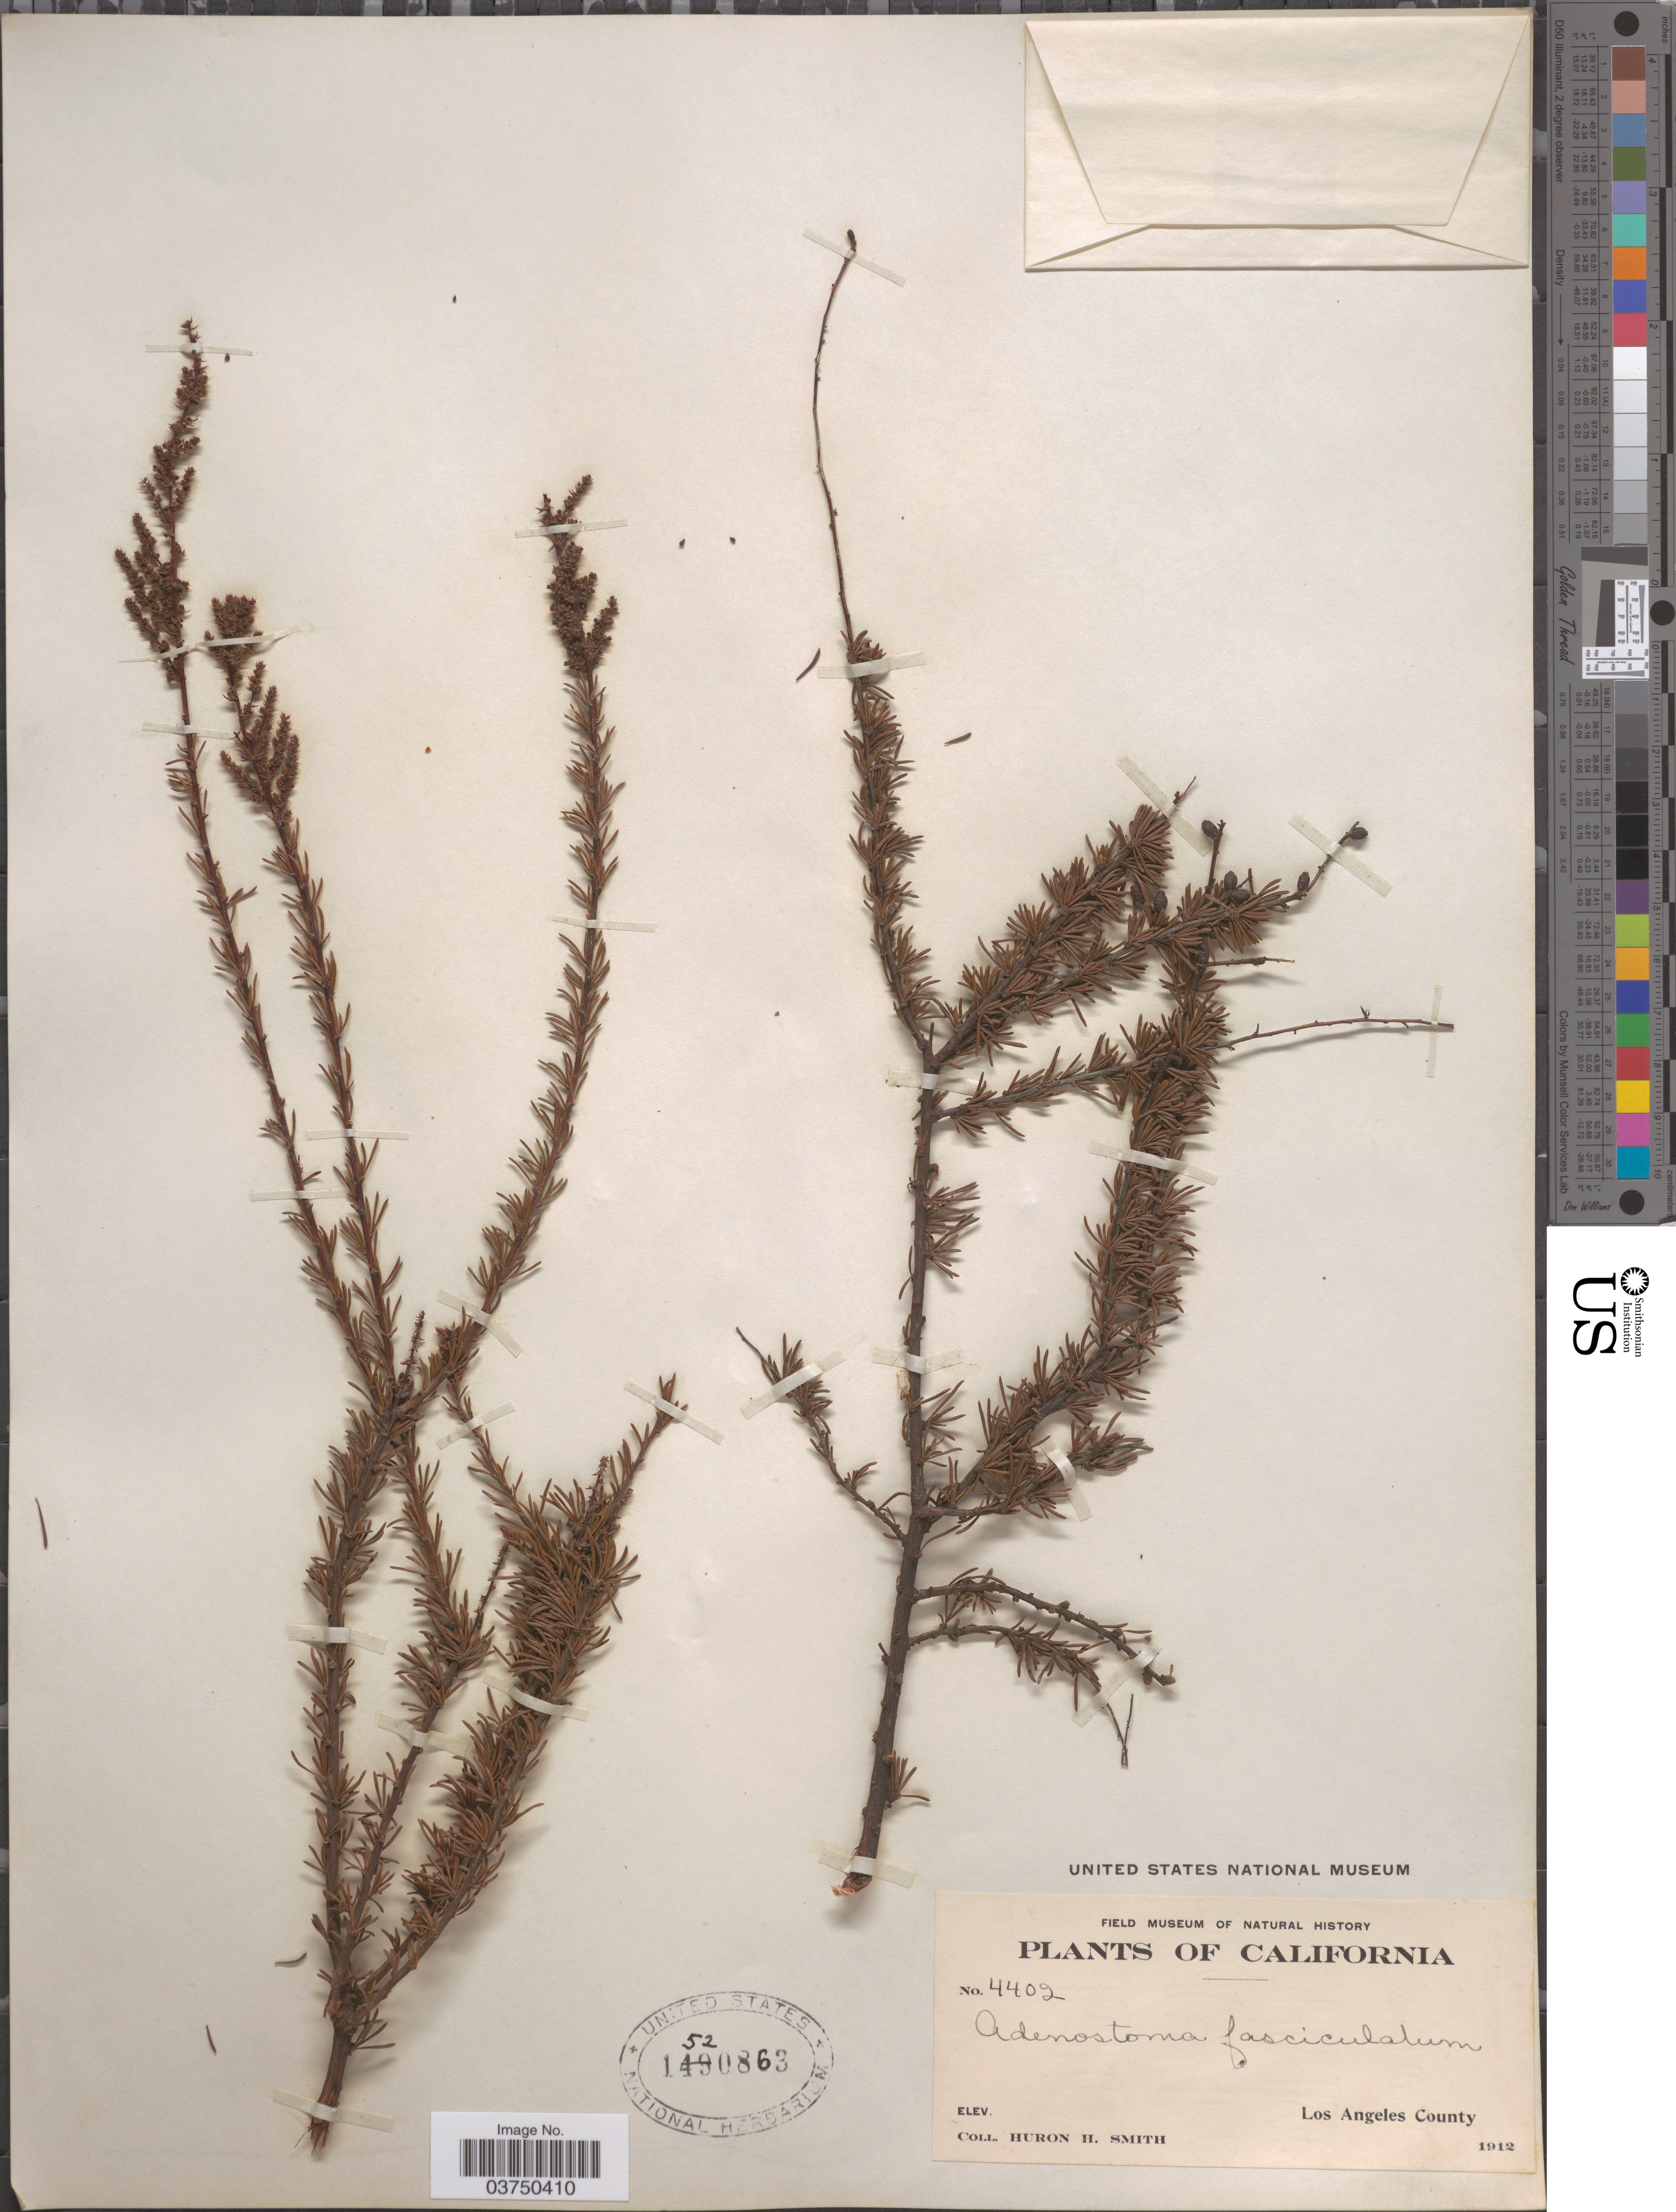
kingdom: Plantae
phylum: Tracheophyta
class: Magnoliopsida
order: Rosales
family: Rosaceae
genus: Adenostoma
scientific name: Adenostoma fasciculatum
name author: Hook. & Arn.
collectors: Huron H. Smith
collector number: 4402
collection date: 1912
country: United States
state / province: California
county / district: Los Angeles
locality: Los Angeles County.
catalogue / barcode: US 1520863